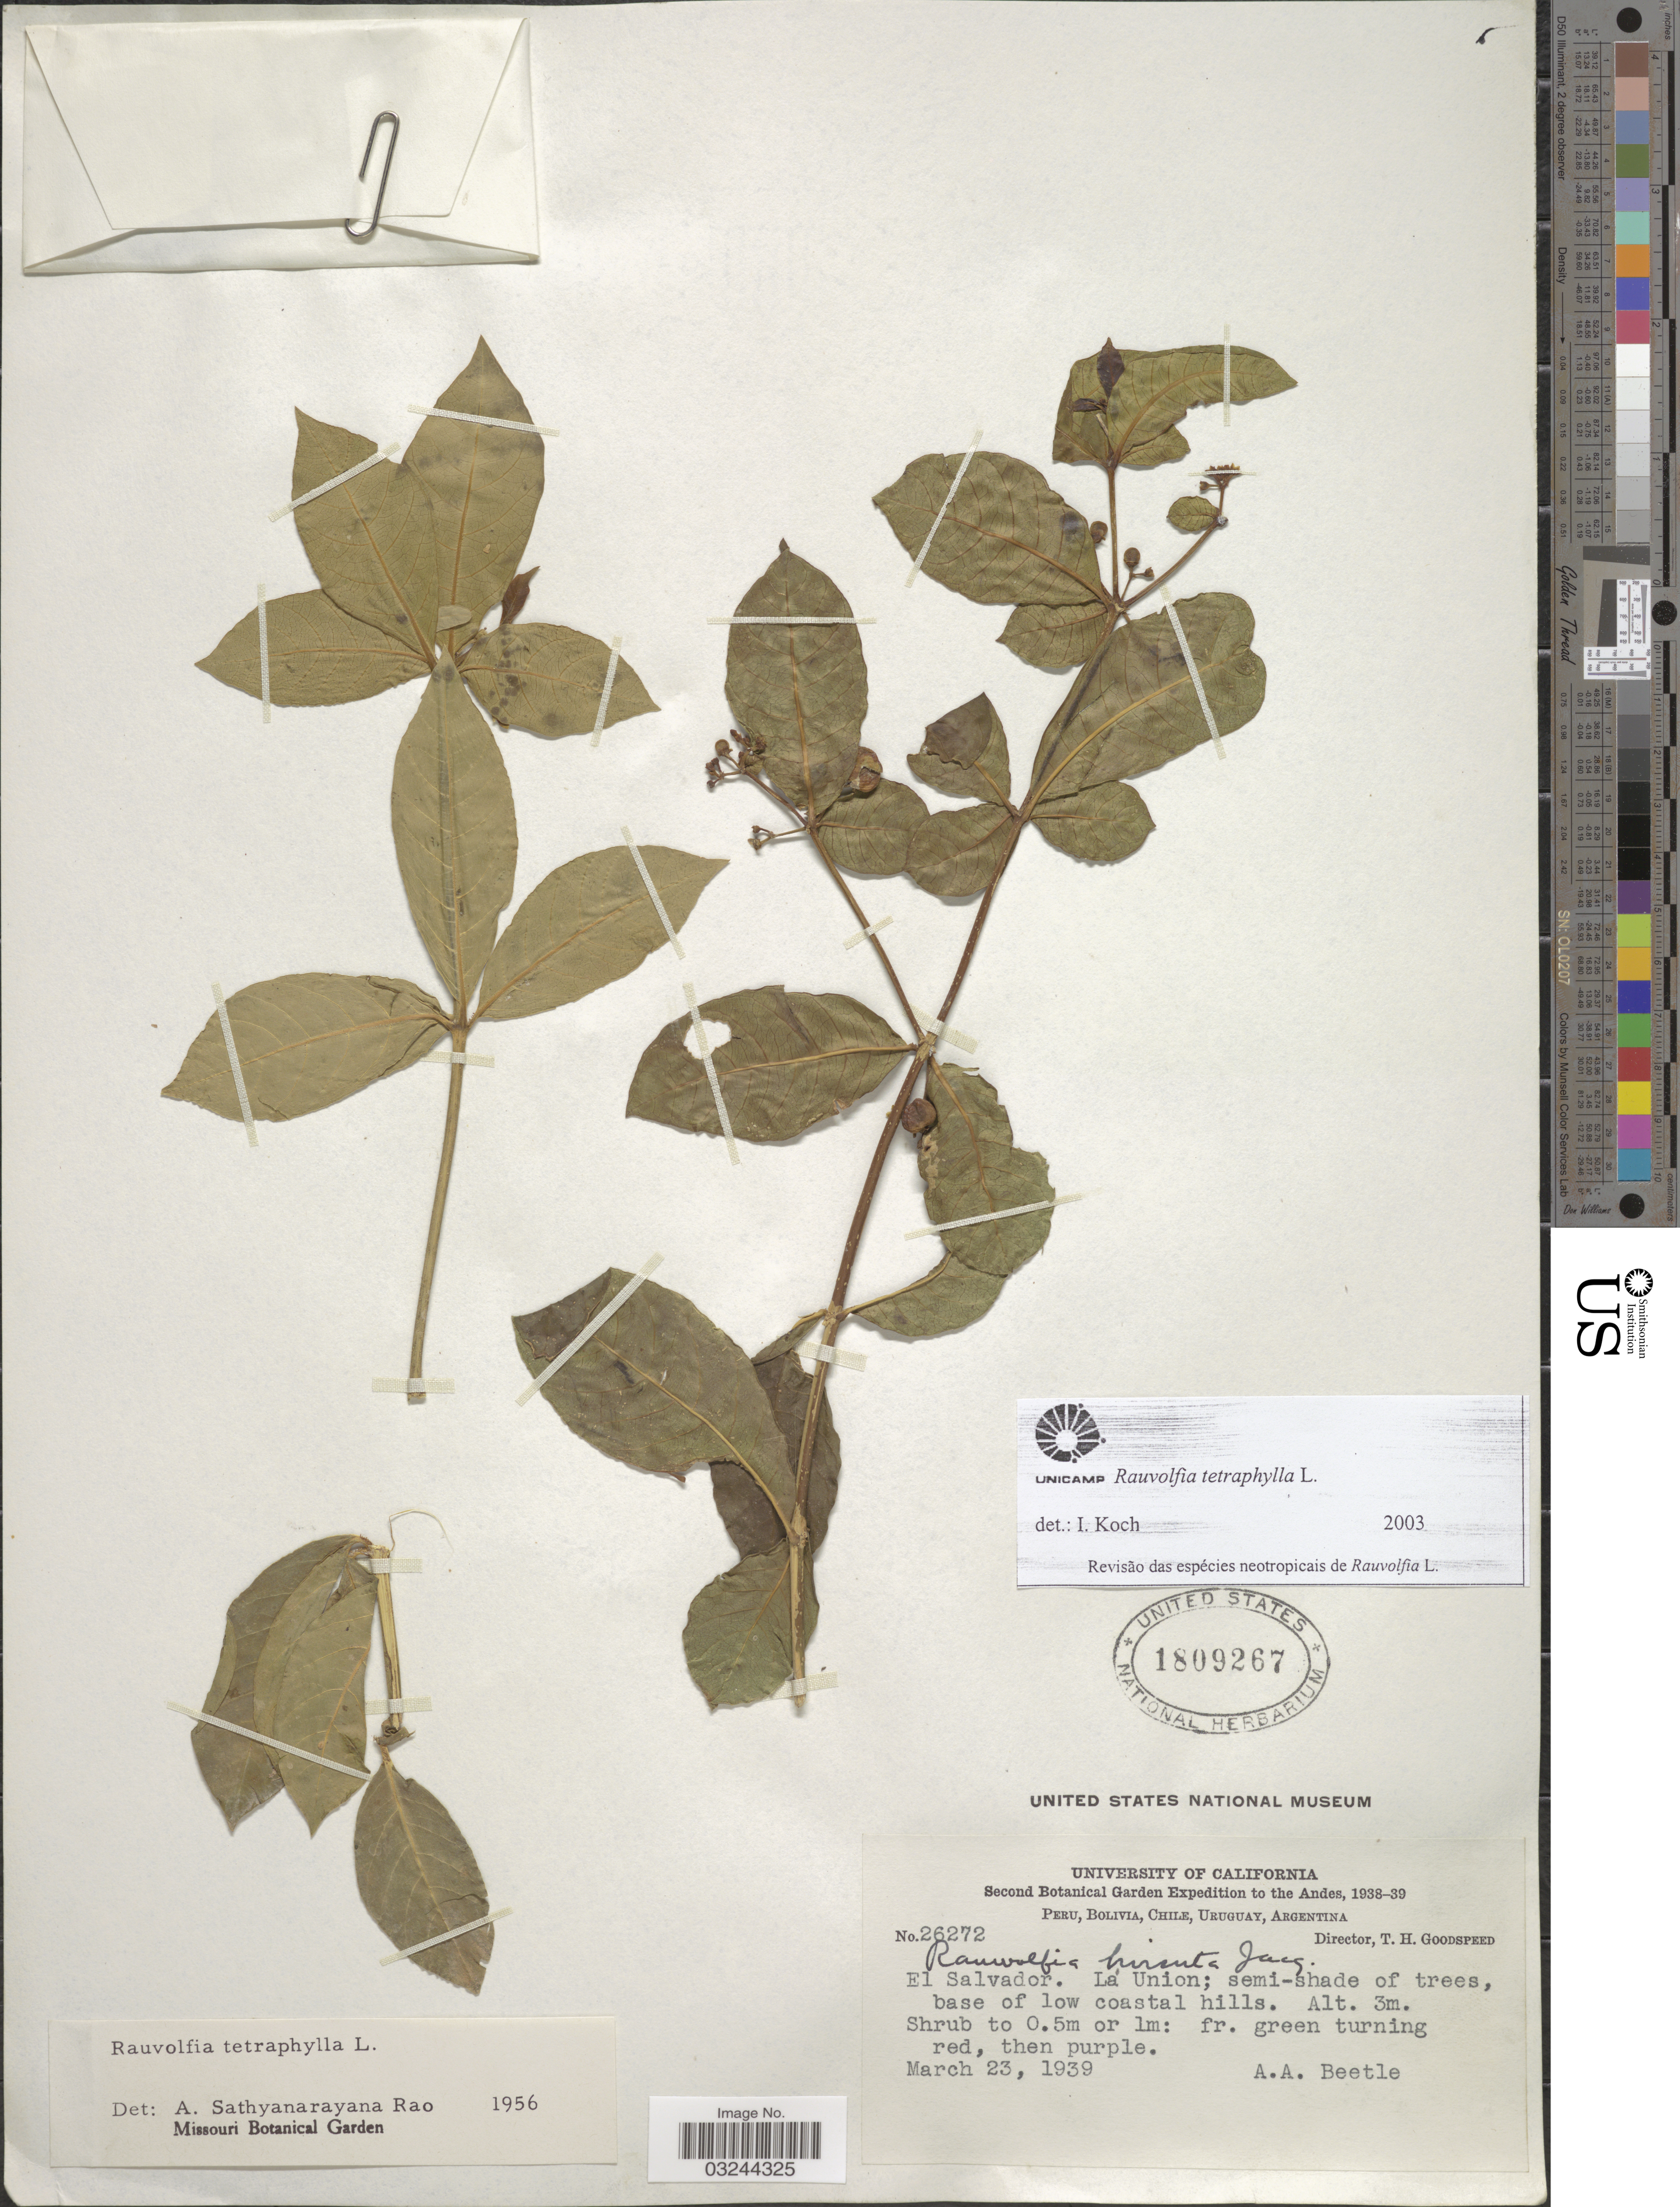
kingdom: Plantae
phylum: Tracheophyta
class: Magnoliopsida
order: Gentianales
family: Apocynaceae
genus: Rauvolfia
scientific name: Rauvolfia tetraphylla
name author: L.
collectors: A. A. Beetle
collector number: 26272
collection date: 1939-03-23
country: El Salvador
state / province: La Union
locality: The Andes.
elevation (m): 3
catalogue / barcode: US 1809267